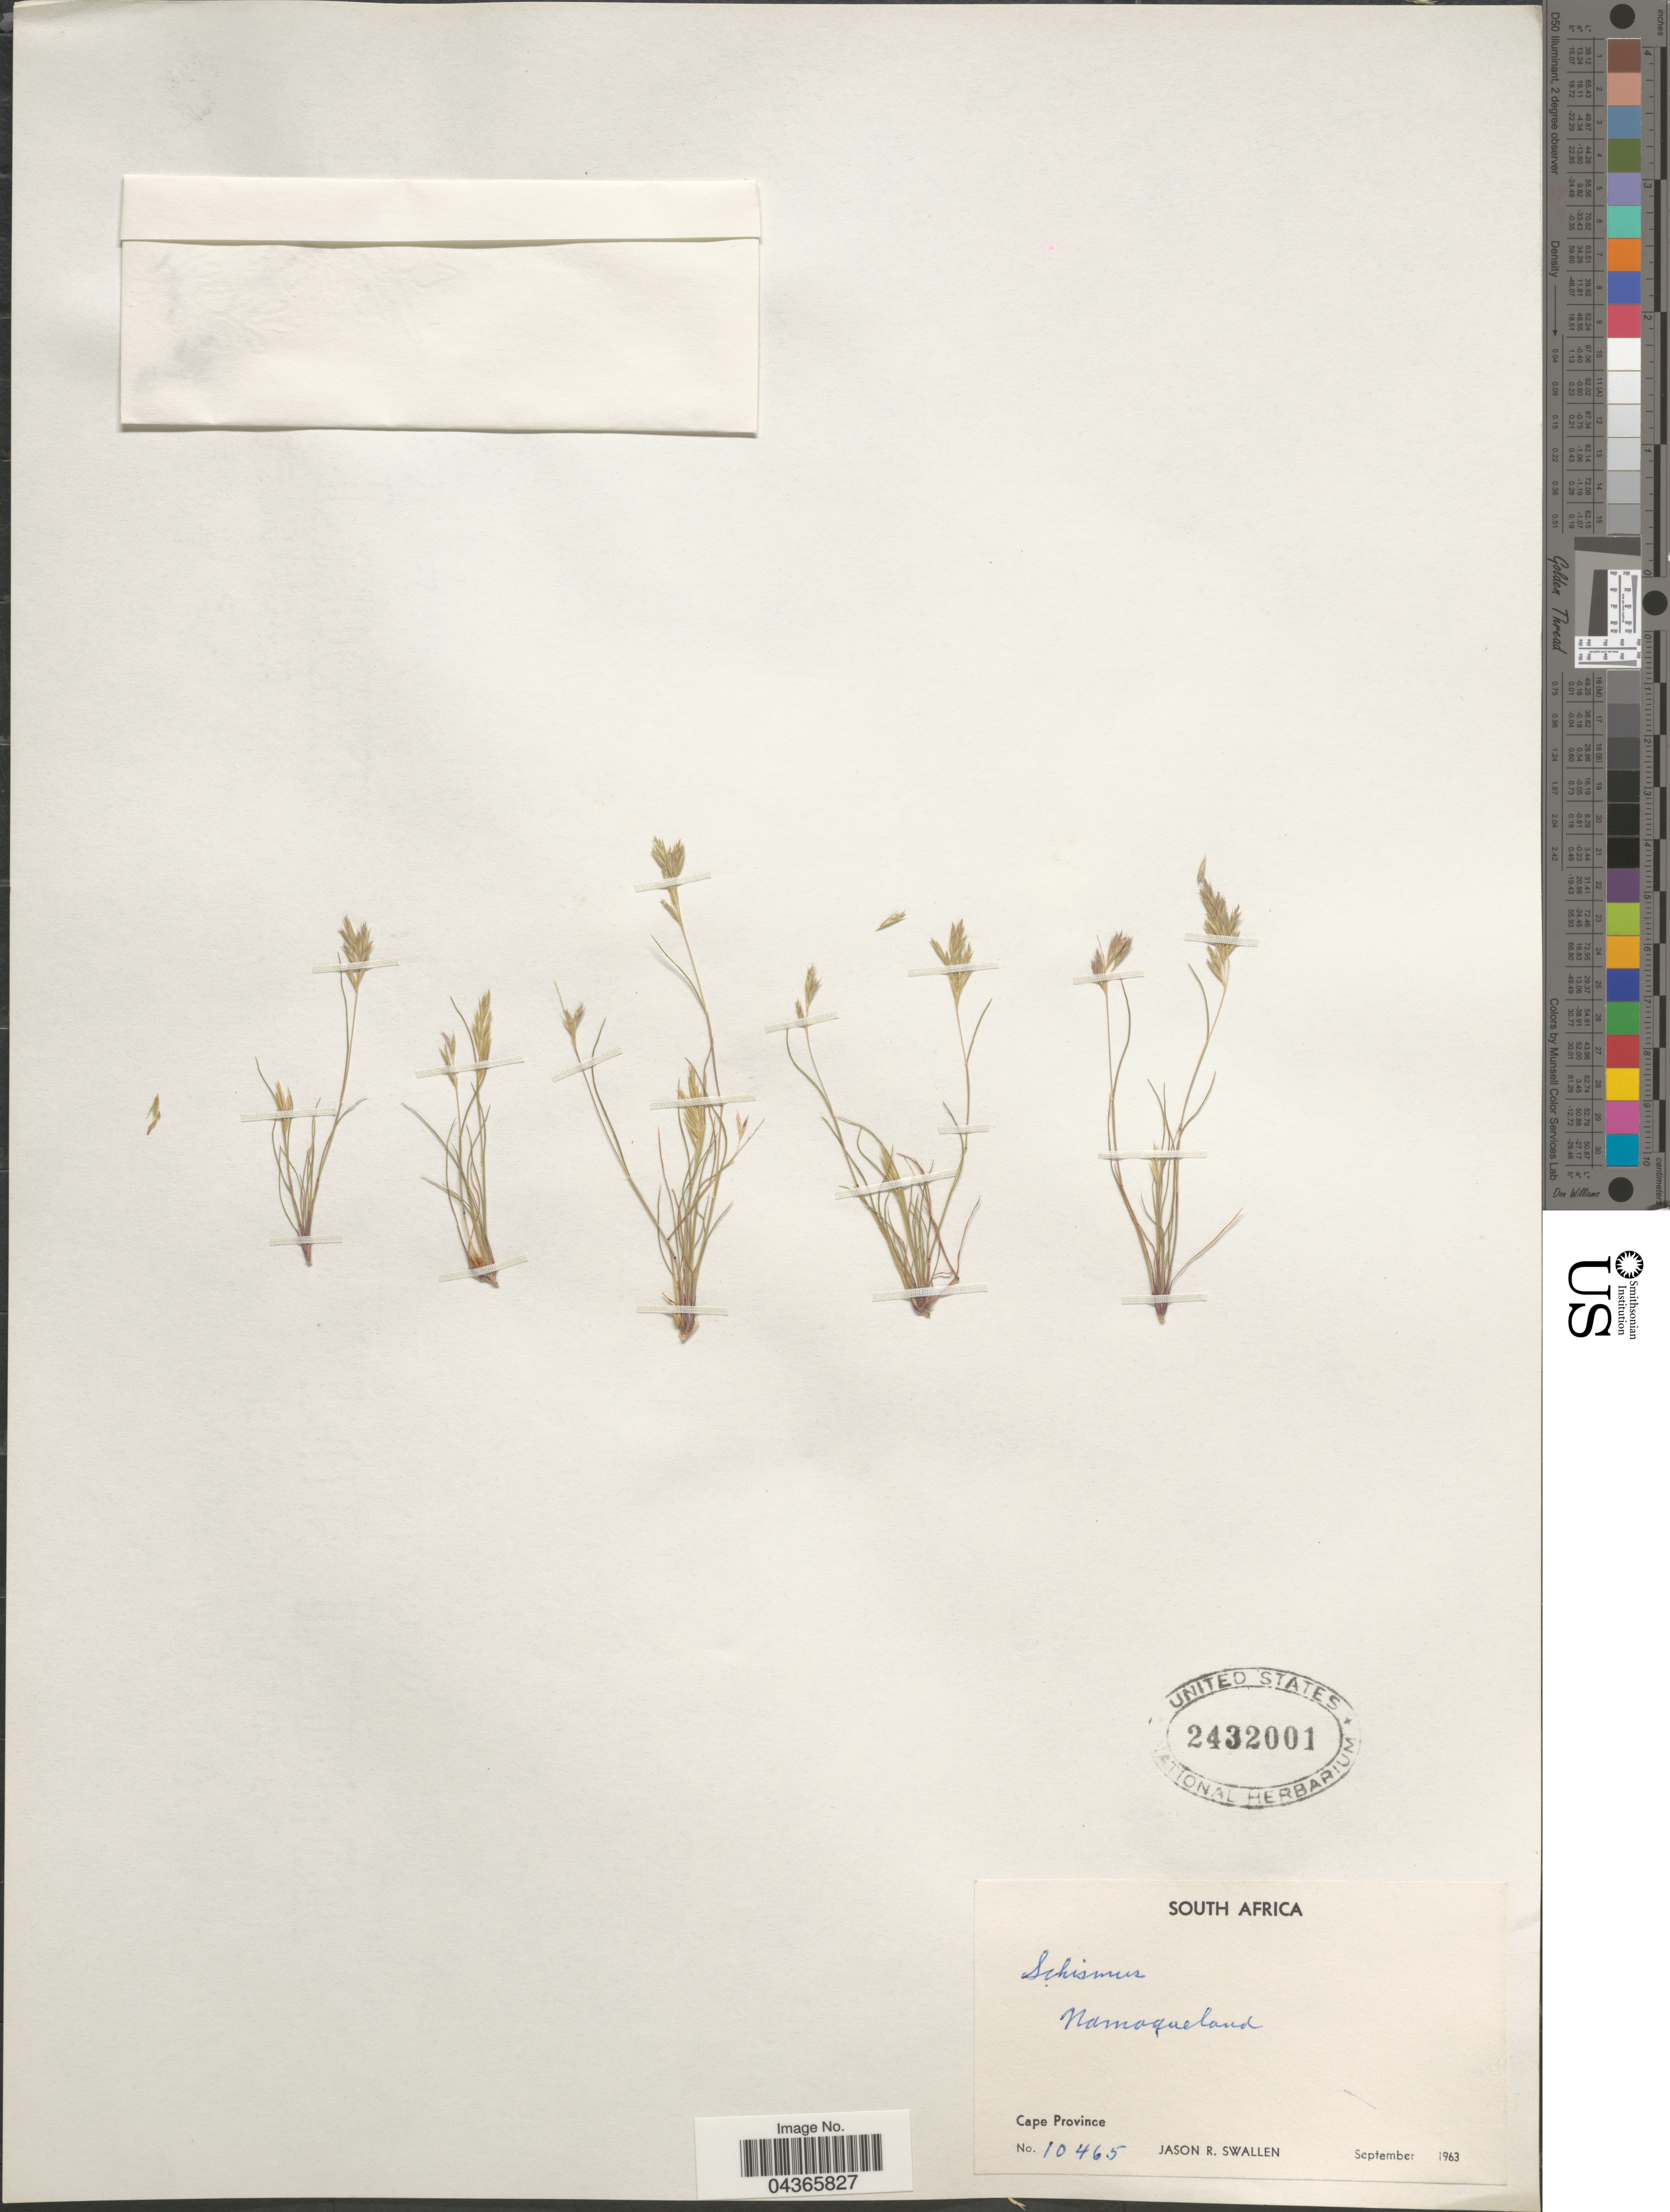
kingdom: Plantae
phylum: Tracheophyta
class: Liliopsida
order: Poales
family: Poaceae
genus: Schismus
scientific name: Schismus barbatus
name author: (L.) Thell.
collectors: J. R. Swallen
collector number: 10645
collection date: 1963-09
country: South Africa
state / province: Northern Cape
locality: Namaqueland.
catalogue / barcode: US 2432001